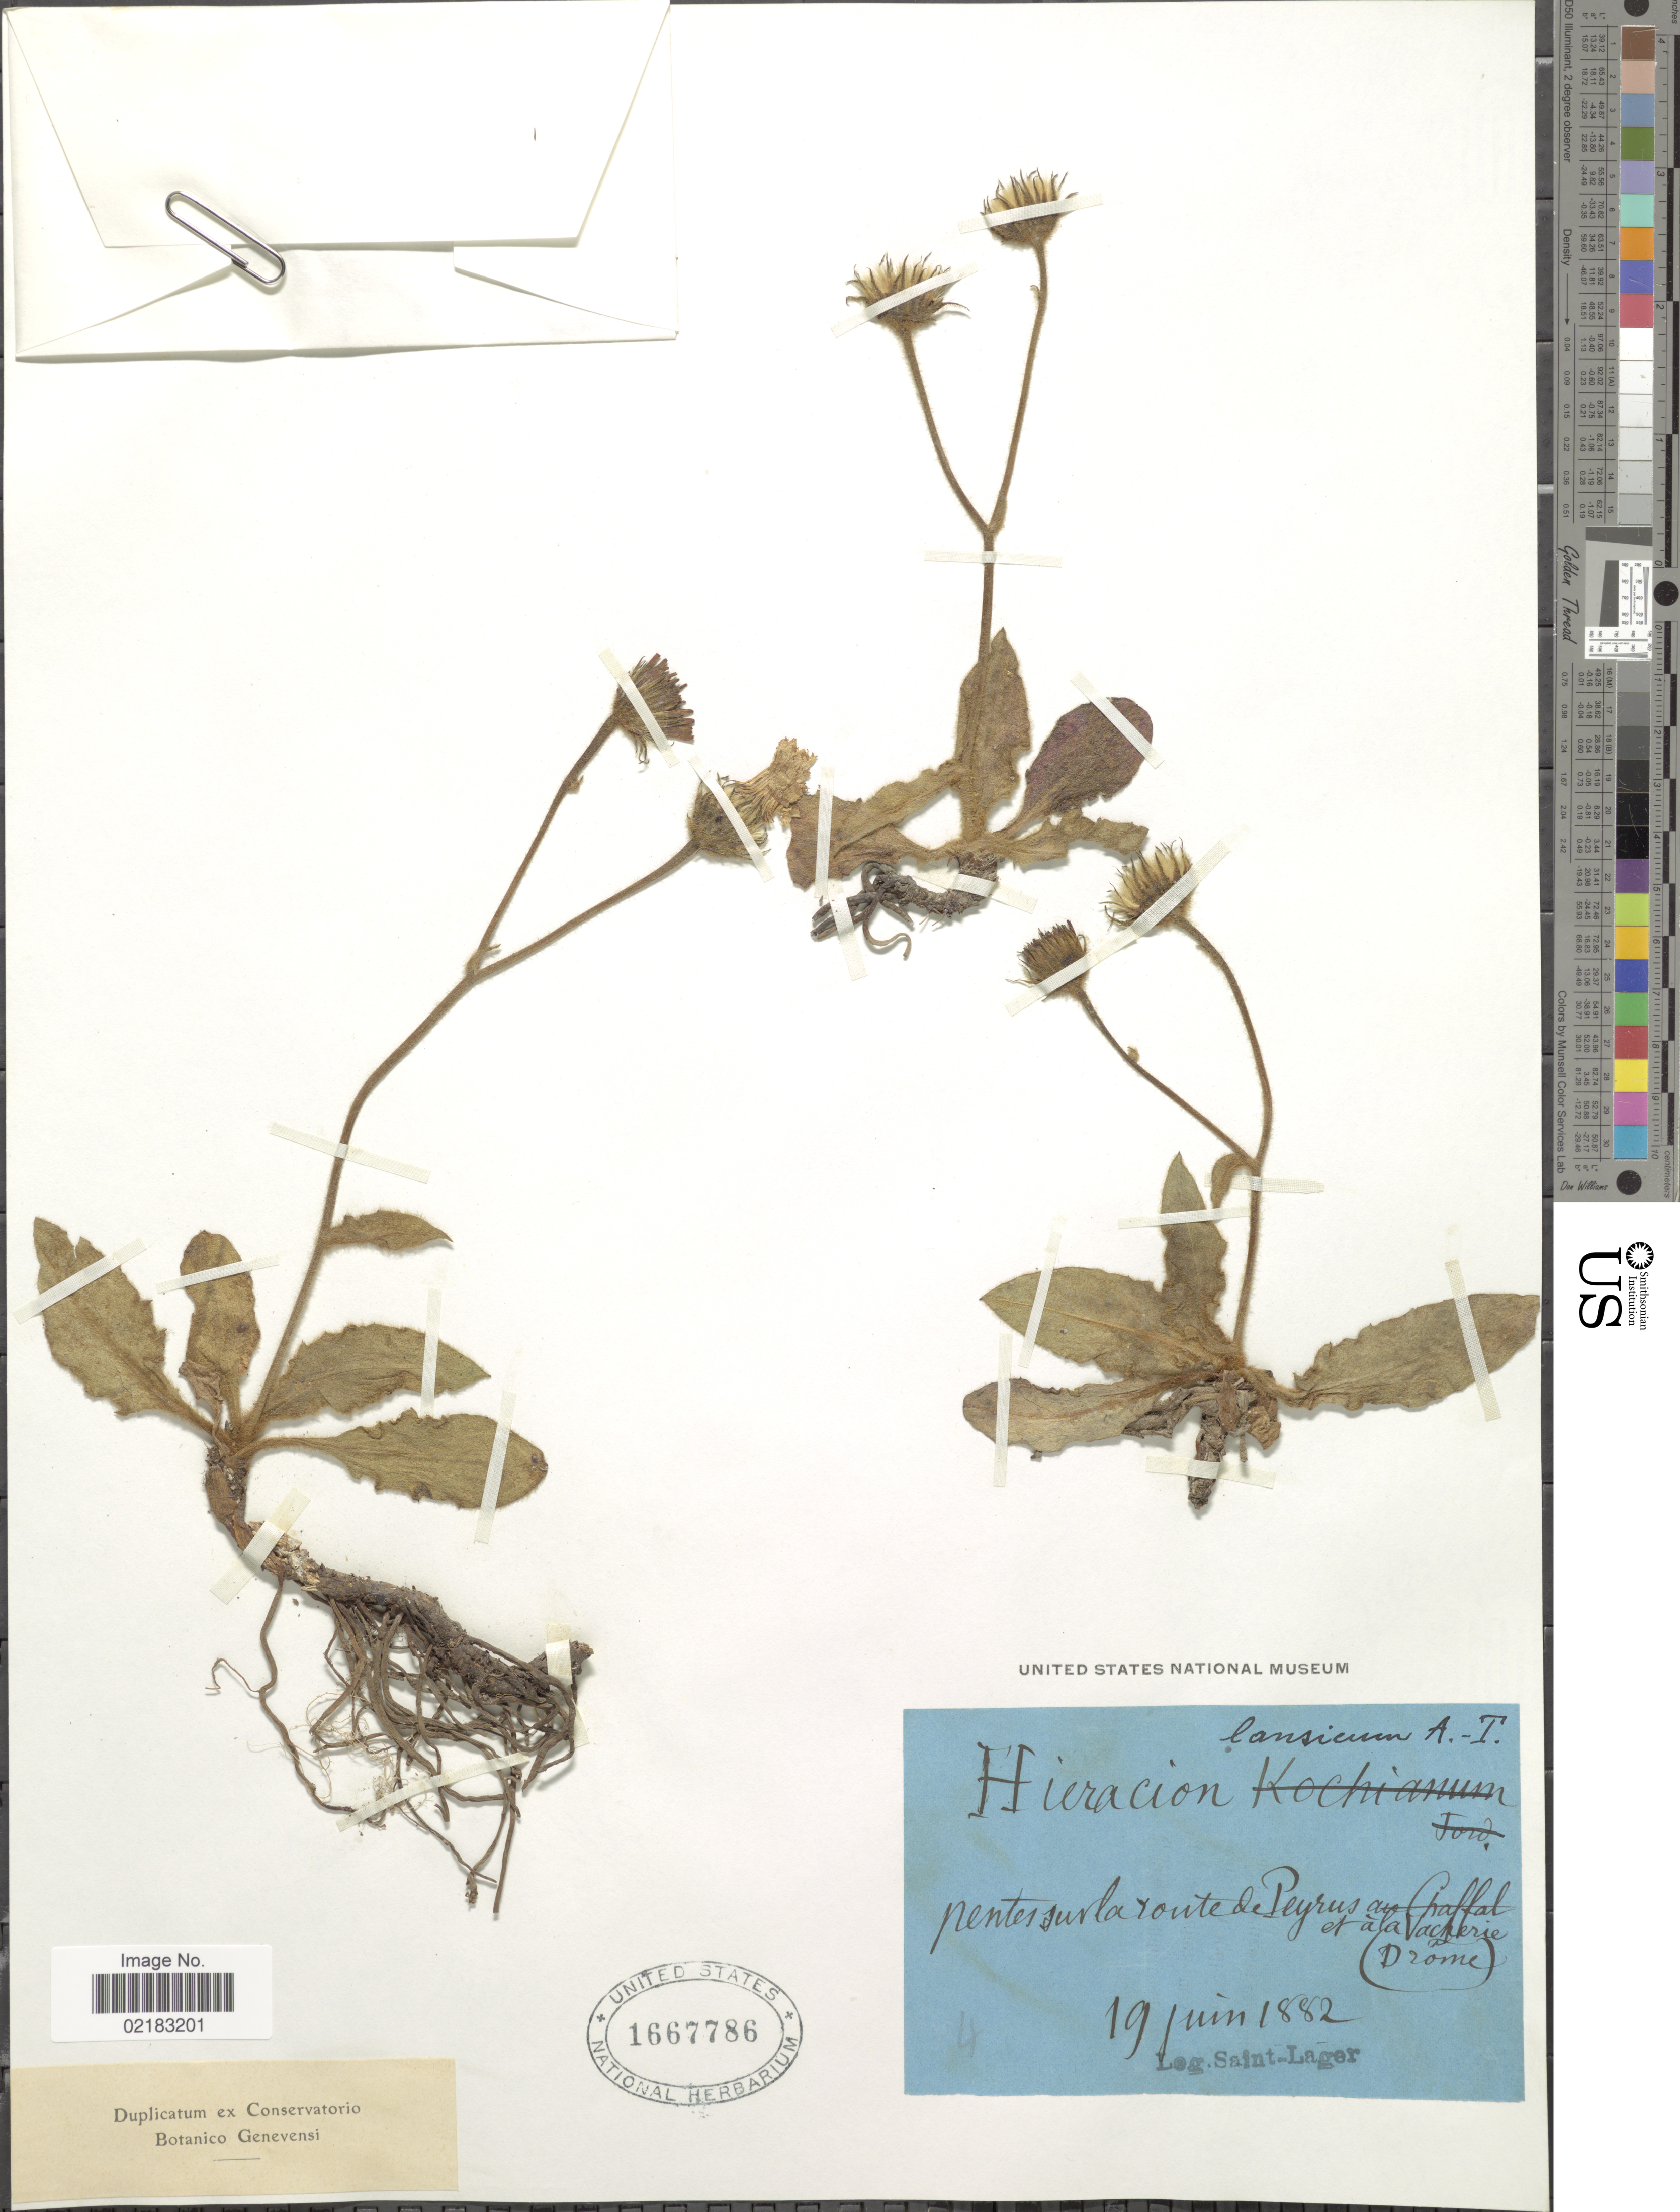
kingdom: Plantae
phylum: Tracheophyta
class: Magnoliopsida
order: Asterales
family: Asteraceae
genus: Hieracium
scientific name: Hieracium lanseanum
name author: Arvet-Touvet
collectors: Saint-Lager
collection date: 1882-06-19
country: France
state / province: Auvergne-Rhône-Alpes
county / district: Drôme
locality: Peyres, (drome)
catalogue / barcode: US 1667786